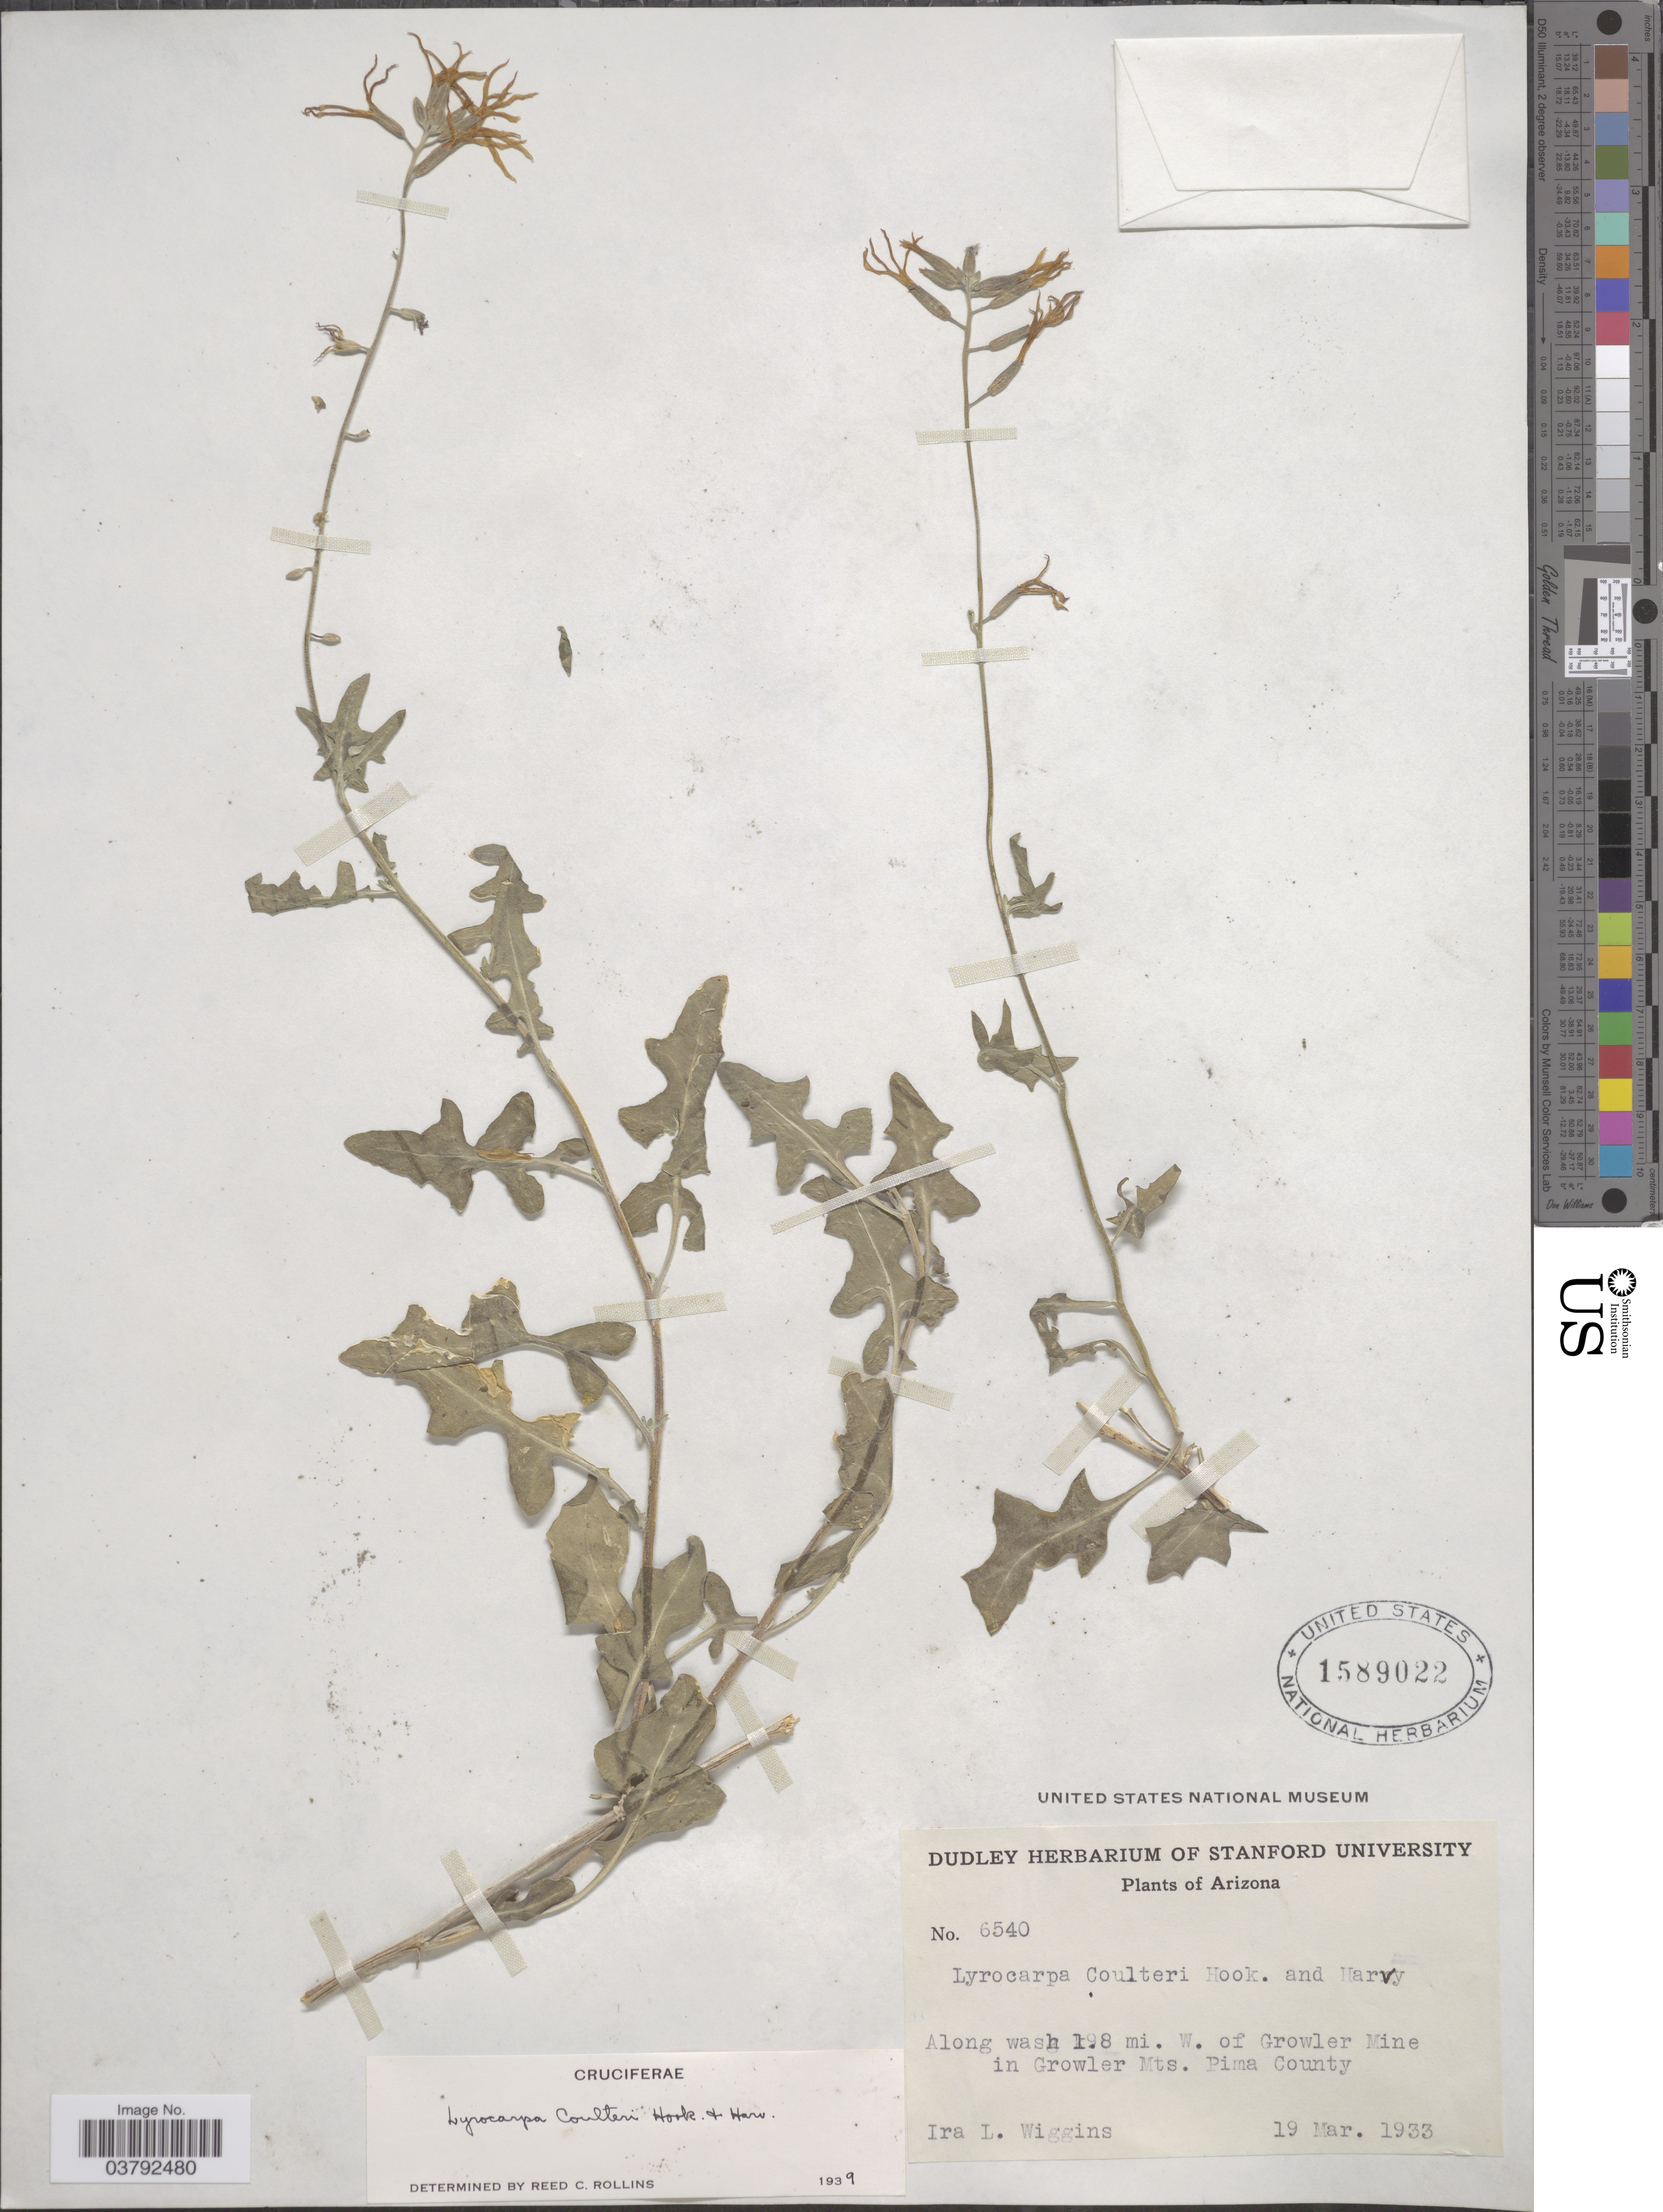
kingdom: Plantae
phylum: Tracheophyta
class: Magnoliopsida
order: Brassicales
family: Brassicaceae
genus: Lyrocarpa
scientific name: Lyrocarpa coulteri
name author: Hook. & Harv.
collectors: I. L. Wiggins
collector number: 6540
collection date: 1933-03-19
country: United States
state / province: Arizona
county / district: Pima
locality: Along wash 1.8 mi. W. of Growler Mine in Growler Mts. Pima County.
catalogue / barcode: US 1589022